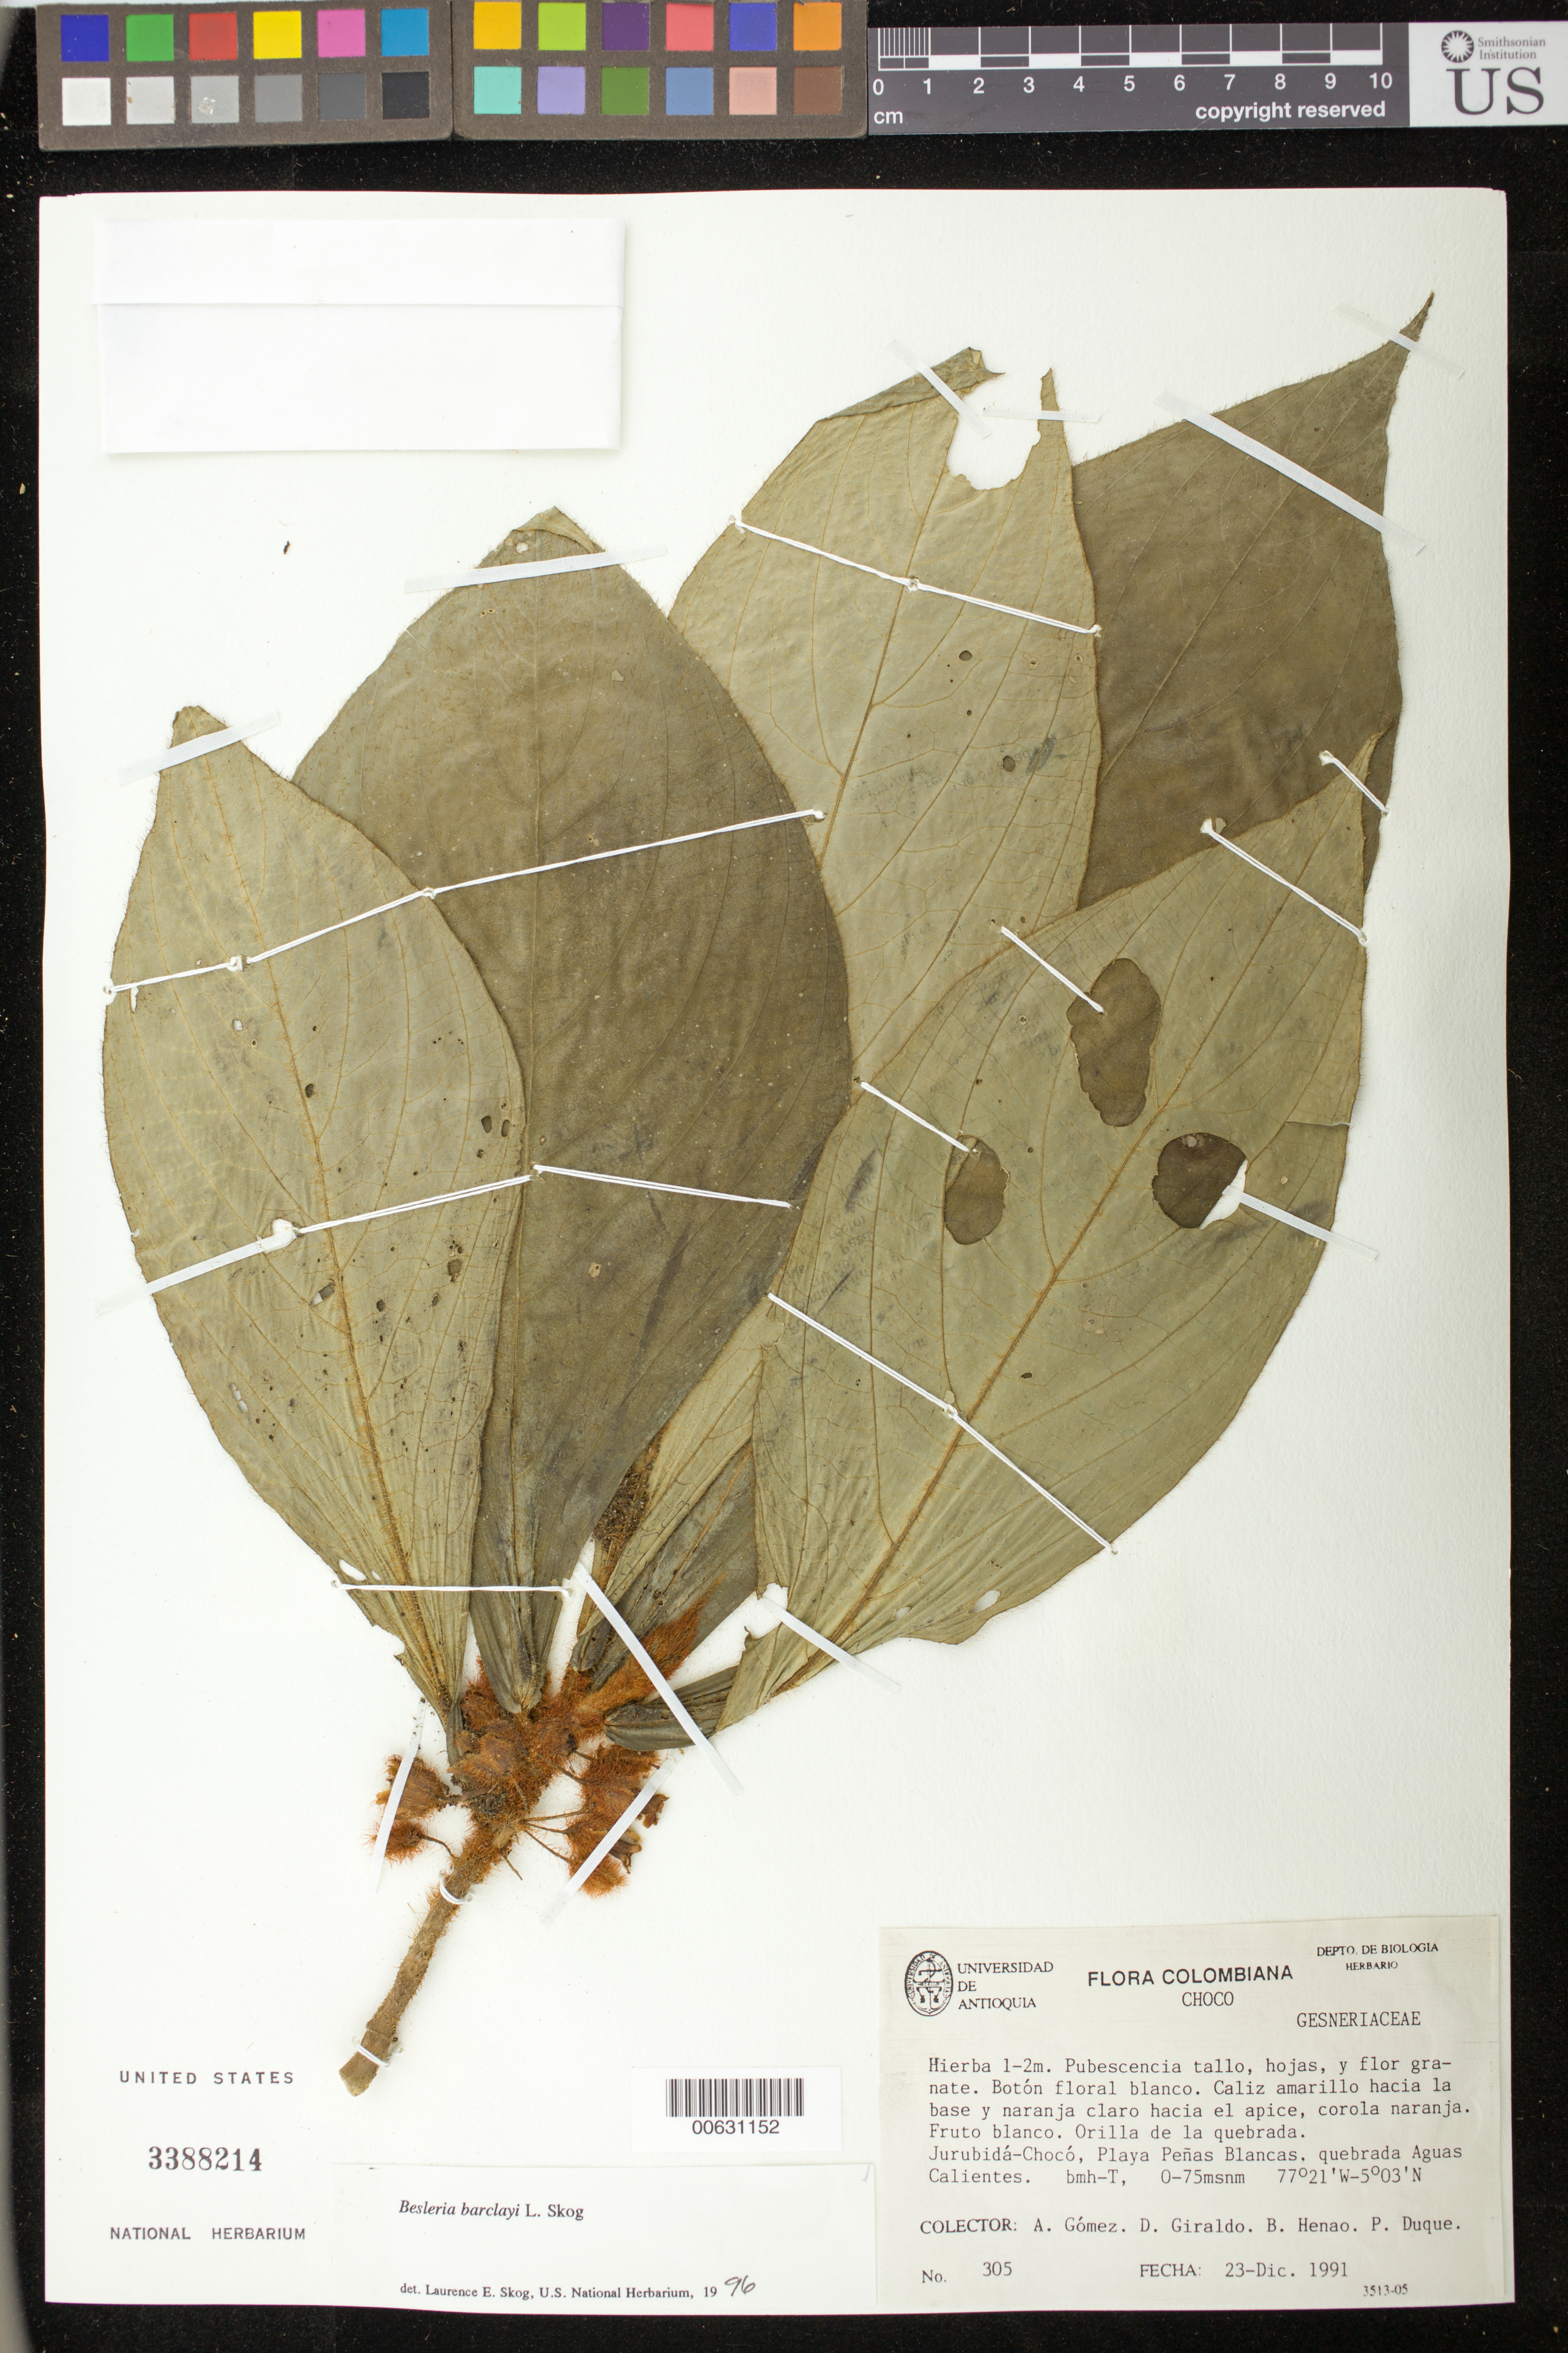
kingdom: Plantae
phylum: Tracheophyta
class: Magnoliopsida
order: Lamiales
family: Gesneriaceae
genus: Besleria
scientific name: Besleria barclayi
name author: L.E. Skog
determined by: Skog, Laurence E.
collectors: A. Gómez, D. Giraldo, B. Henao & P. Duque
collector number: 305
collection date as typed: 23 Dec 1991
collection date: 1991-12-23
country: Colombia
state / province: Chocó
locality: Jurubidá - Chocó, Playa Peñas Blancas, quebrada Aguas Calientes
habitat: bmh-T; orilla de la quebrada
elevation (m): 0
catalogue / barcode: US 3388214